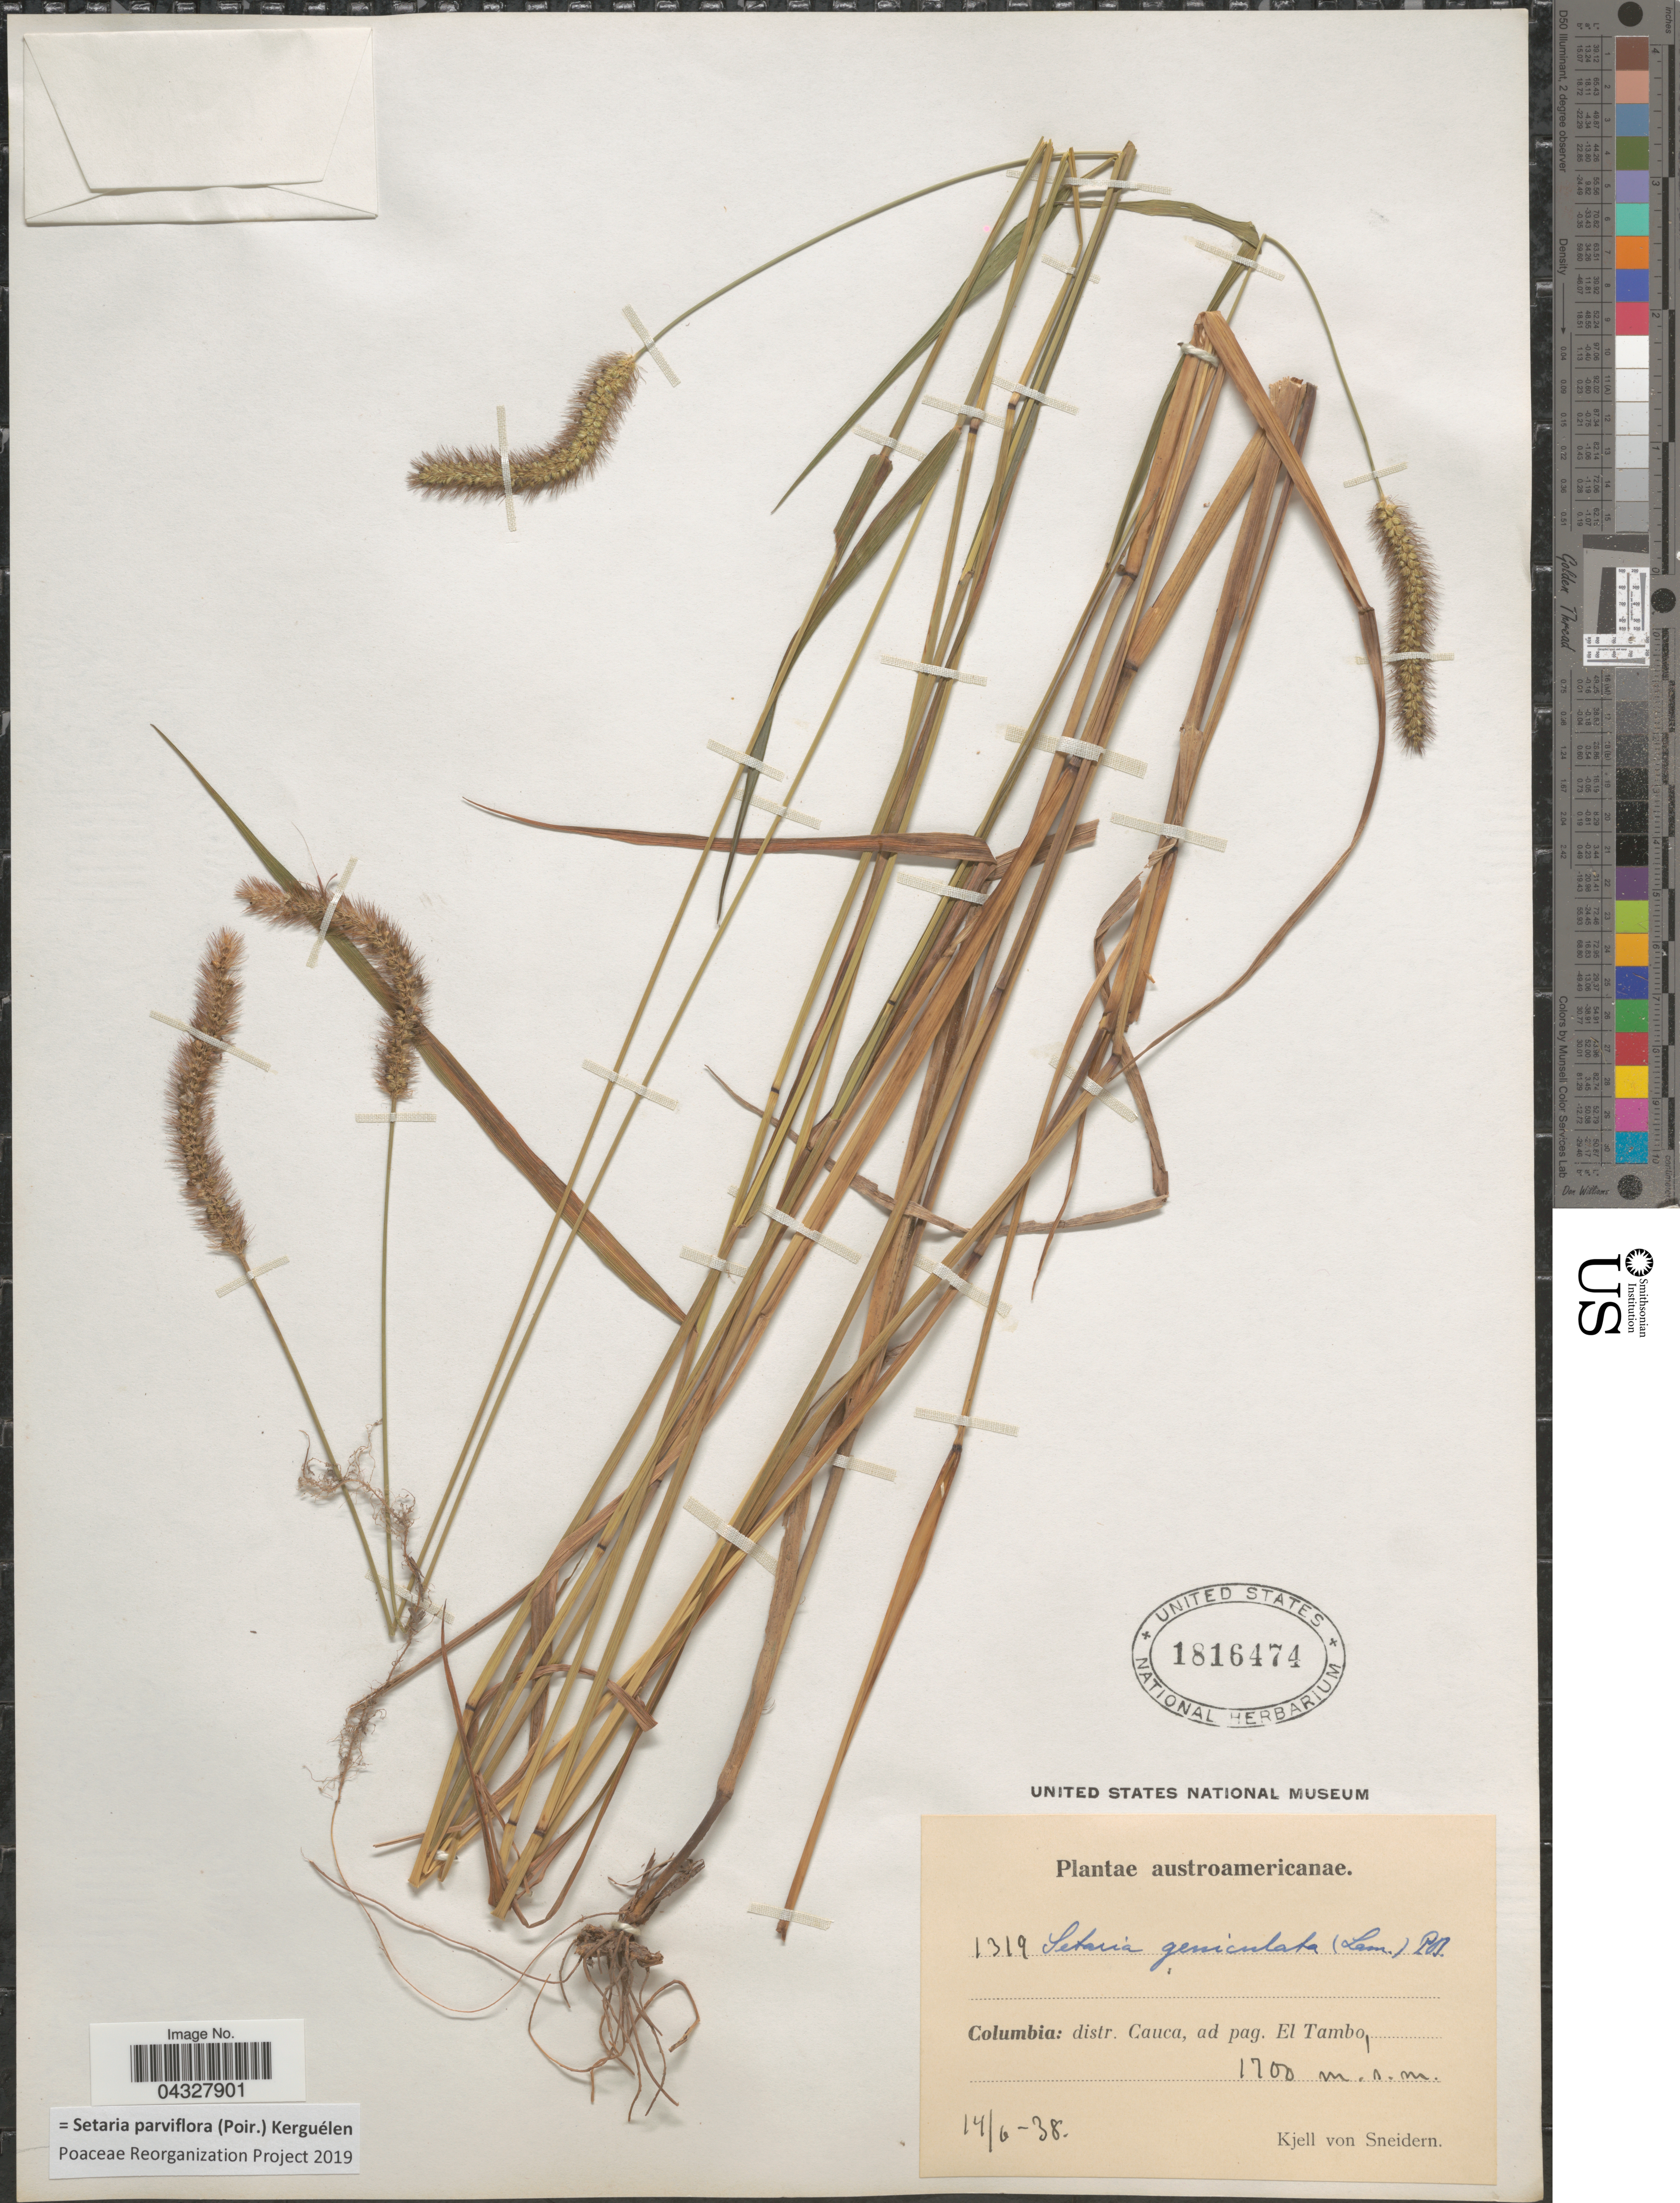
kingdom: Plantae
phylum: Tracheophyta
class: Liliopsida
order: Poales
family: Poaceae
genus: Setaria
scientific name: Setaria parviflora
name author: (Poir.) Kerguélen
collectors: K. von Sneidern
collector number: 1319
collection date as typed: Transcribed d/m/y: 14/6/38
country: Colombia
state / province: Cauca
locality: Austroamericanae. Distr. Cauca, ad pag. El Tambo.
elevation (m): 1700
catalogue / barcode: US 1816474